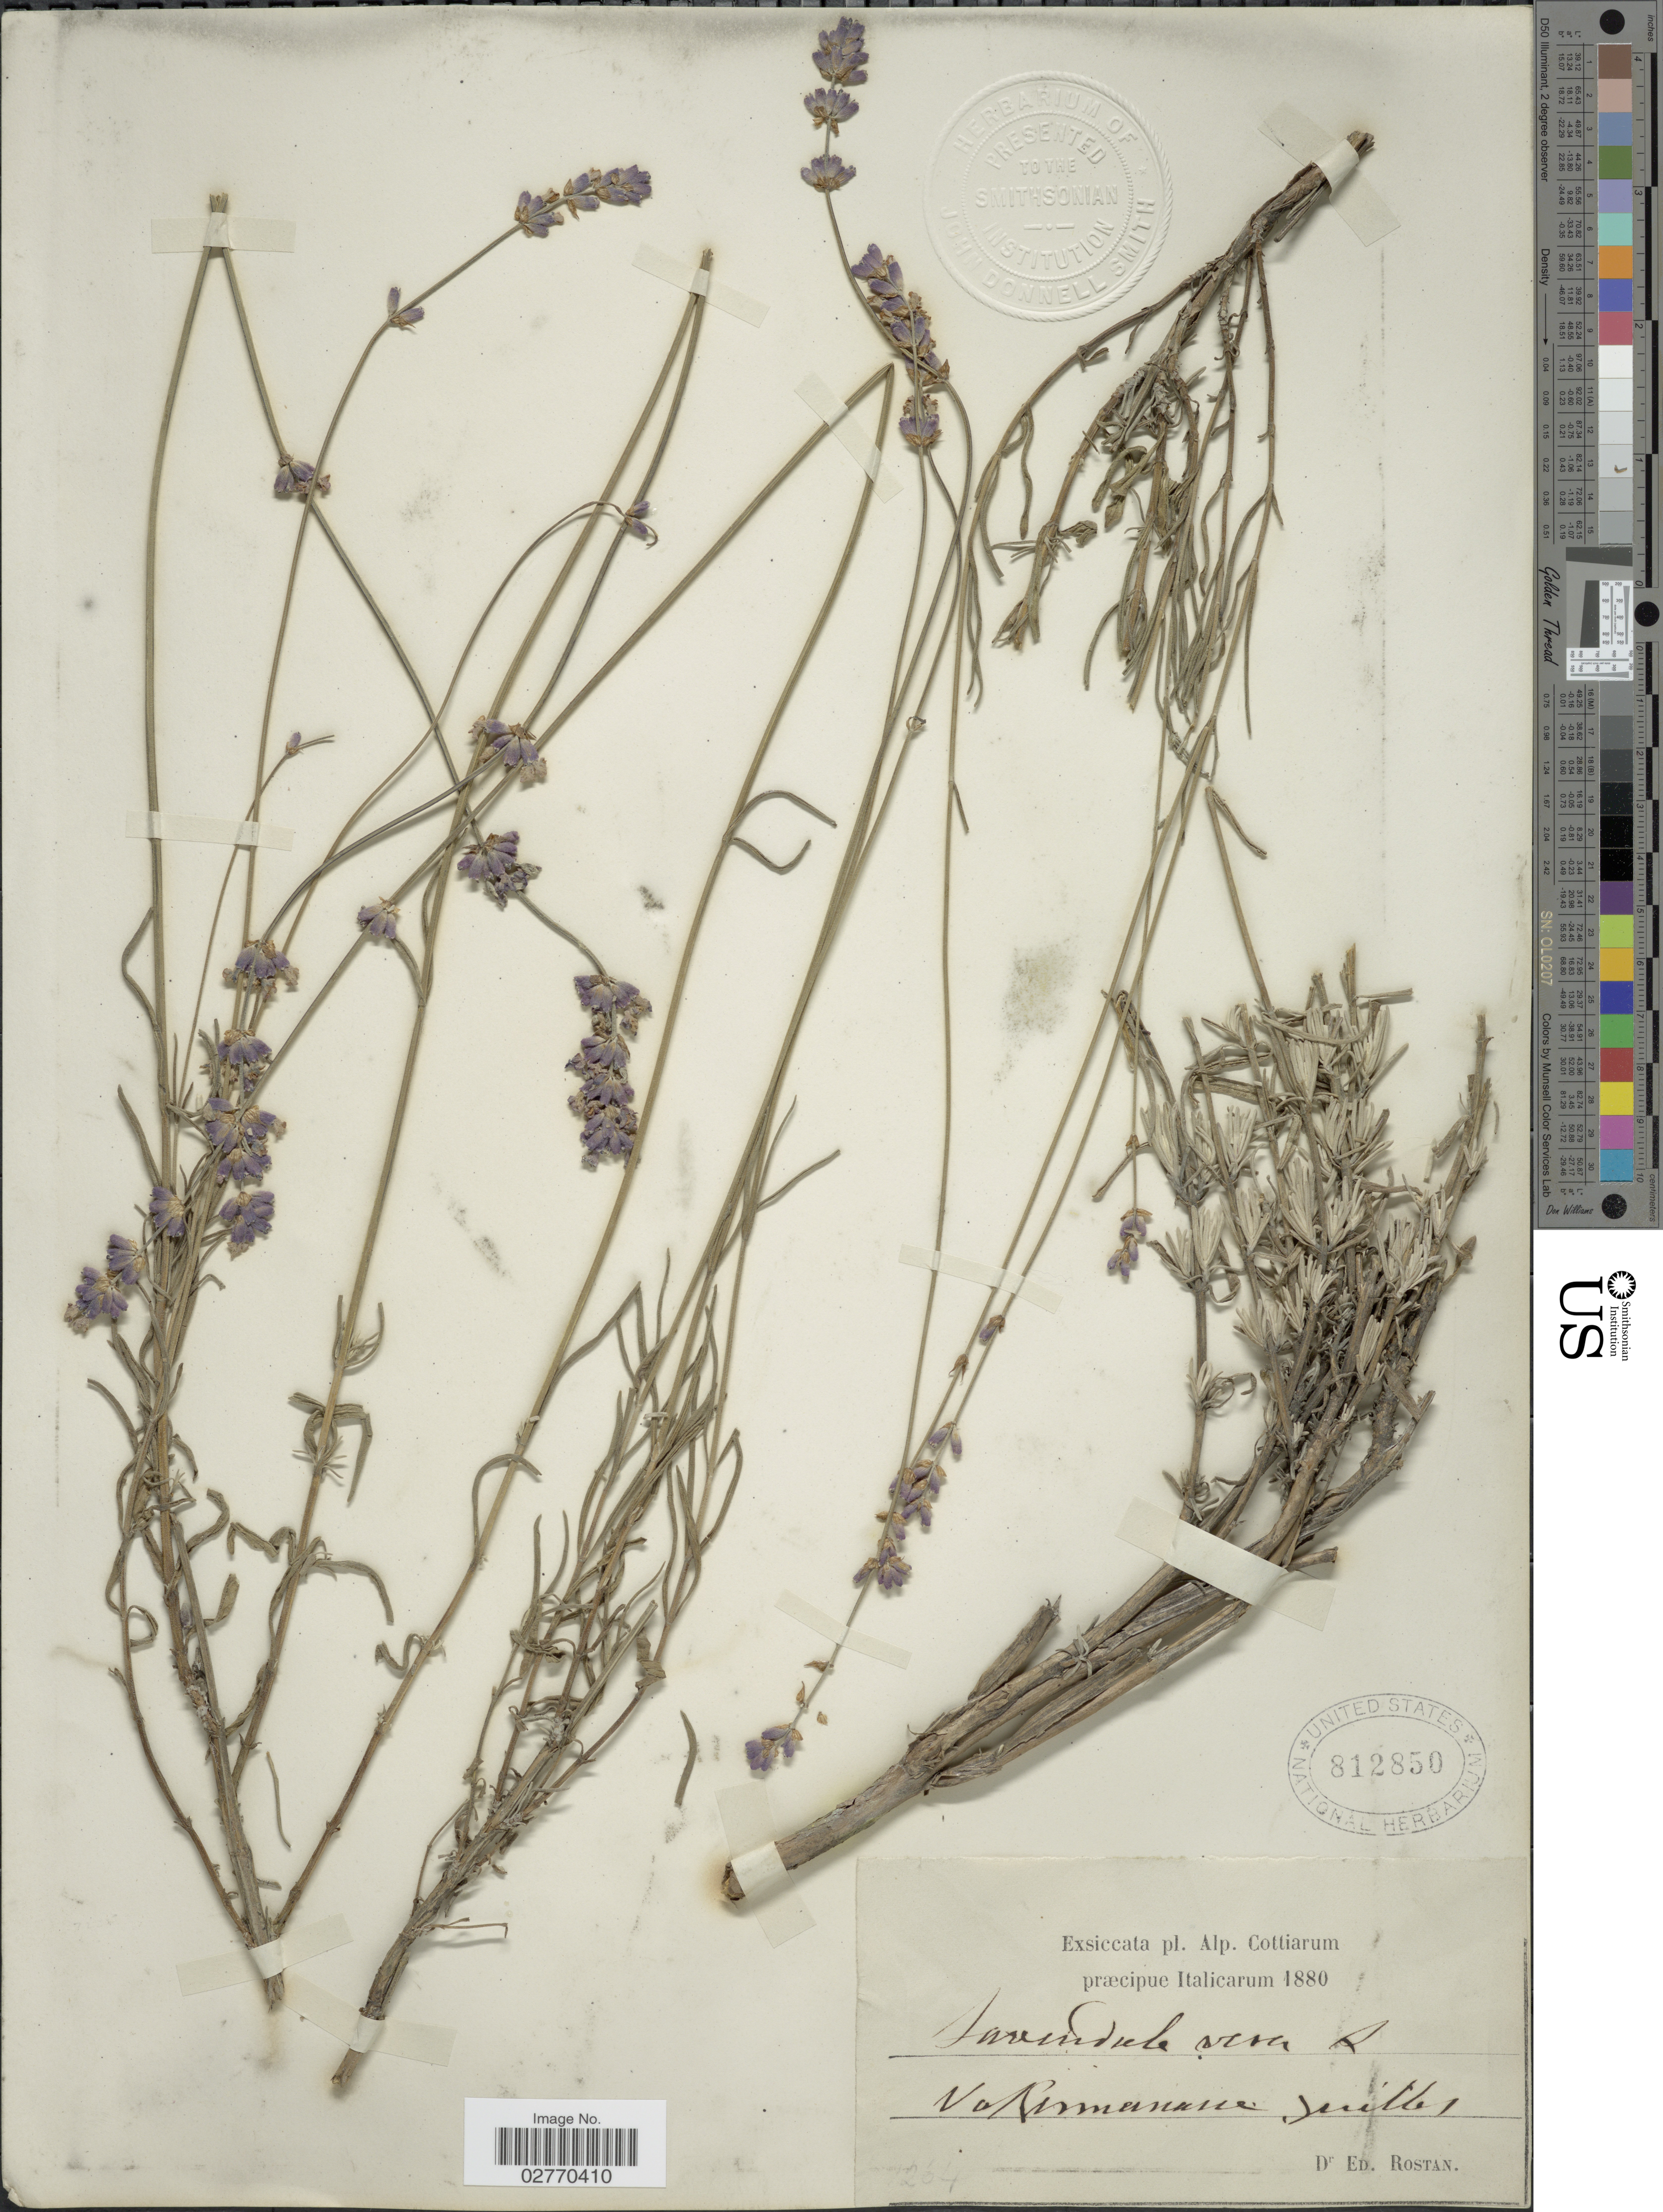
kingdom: Plantae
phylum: Tracheophyta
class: Magnoliopsida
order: Lamiales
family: Lamiaceae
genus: Lavandula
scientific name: Lavandula angustifolia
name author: Mill.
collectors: E. Rostan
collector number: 264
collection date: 1880-07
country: Italy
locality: Alp. Cottiarum præcipiue Italicarum. Vakimanaire [interpreted].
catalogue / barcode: US 812850